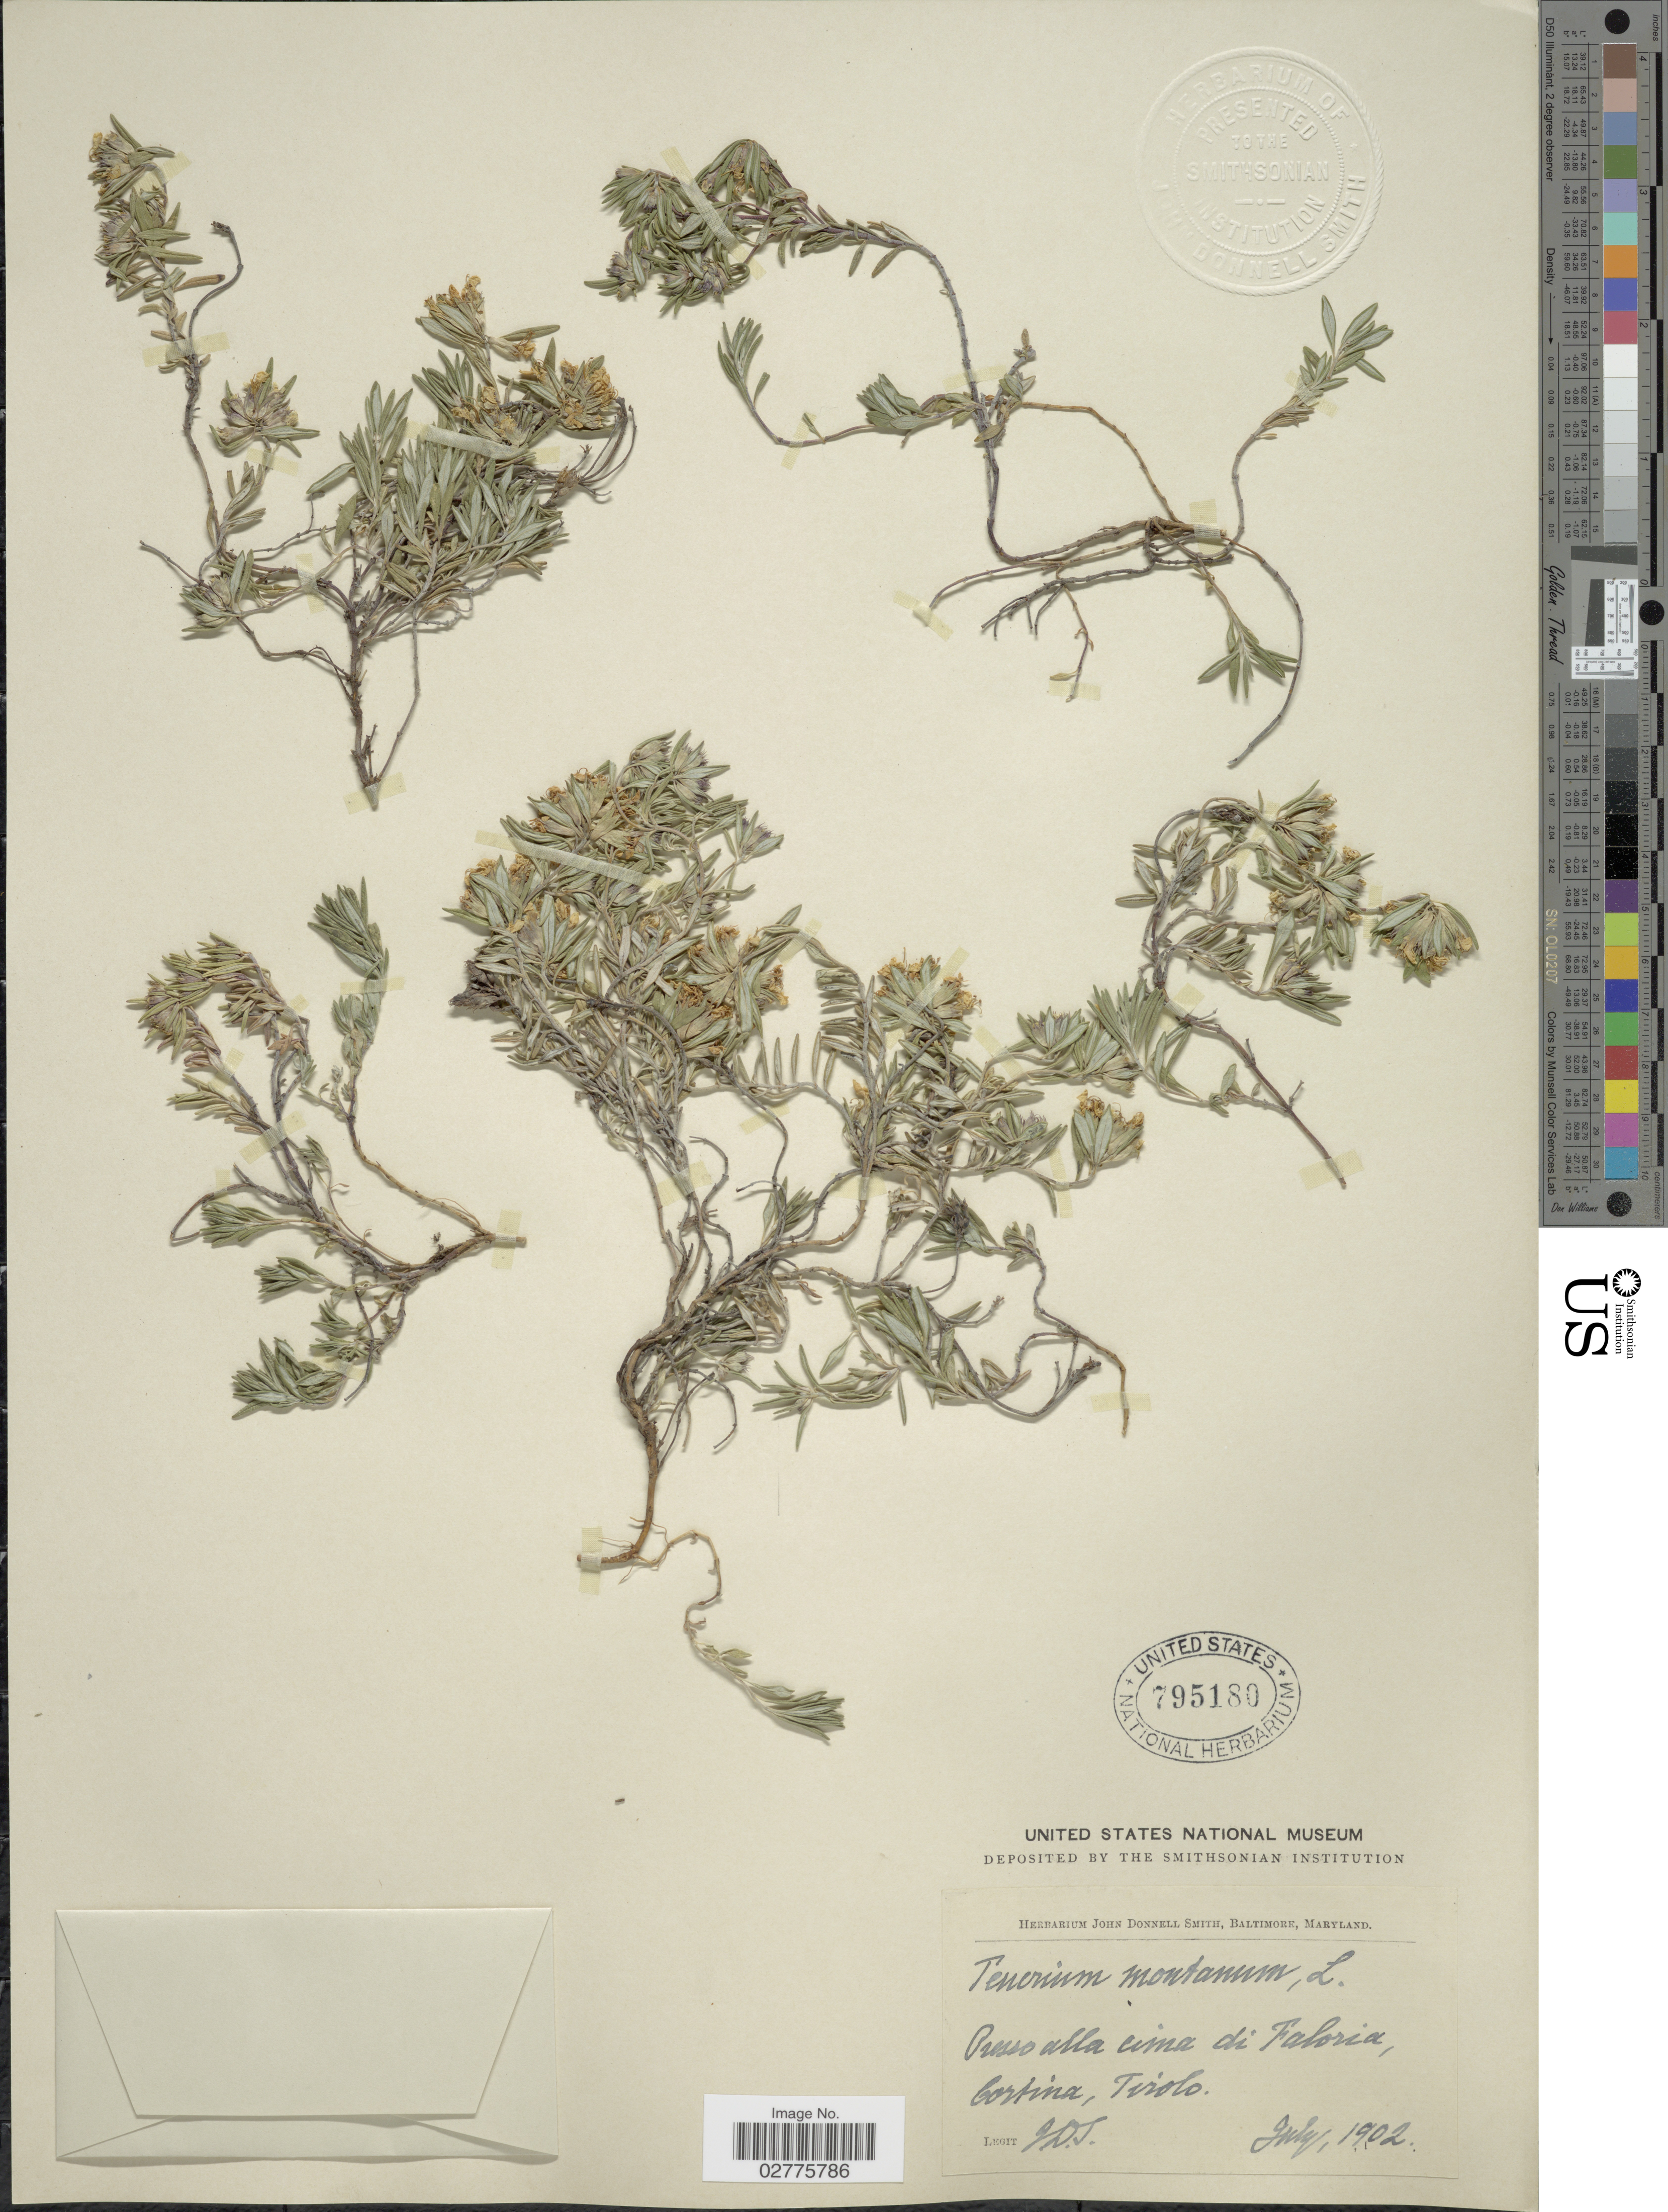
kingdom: Plantae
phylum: Tracheophyta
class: Magnoliopsida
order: Lamiales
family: Lamiaceae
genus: Teucrium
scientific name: Teucrium montanum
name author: L.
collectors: J. Donnell Smith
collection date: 1902-07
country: Italy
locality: Presso alla cima di Faloria, Cortina, Tirolo.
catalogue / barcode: US 795180